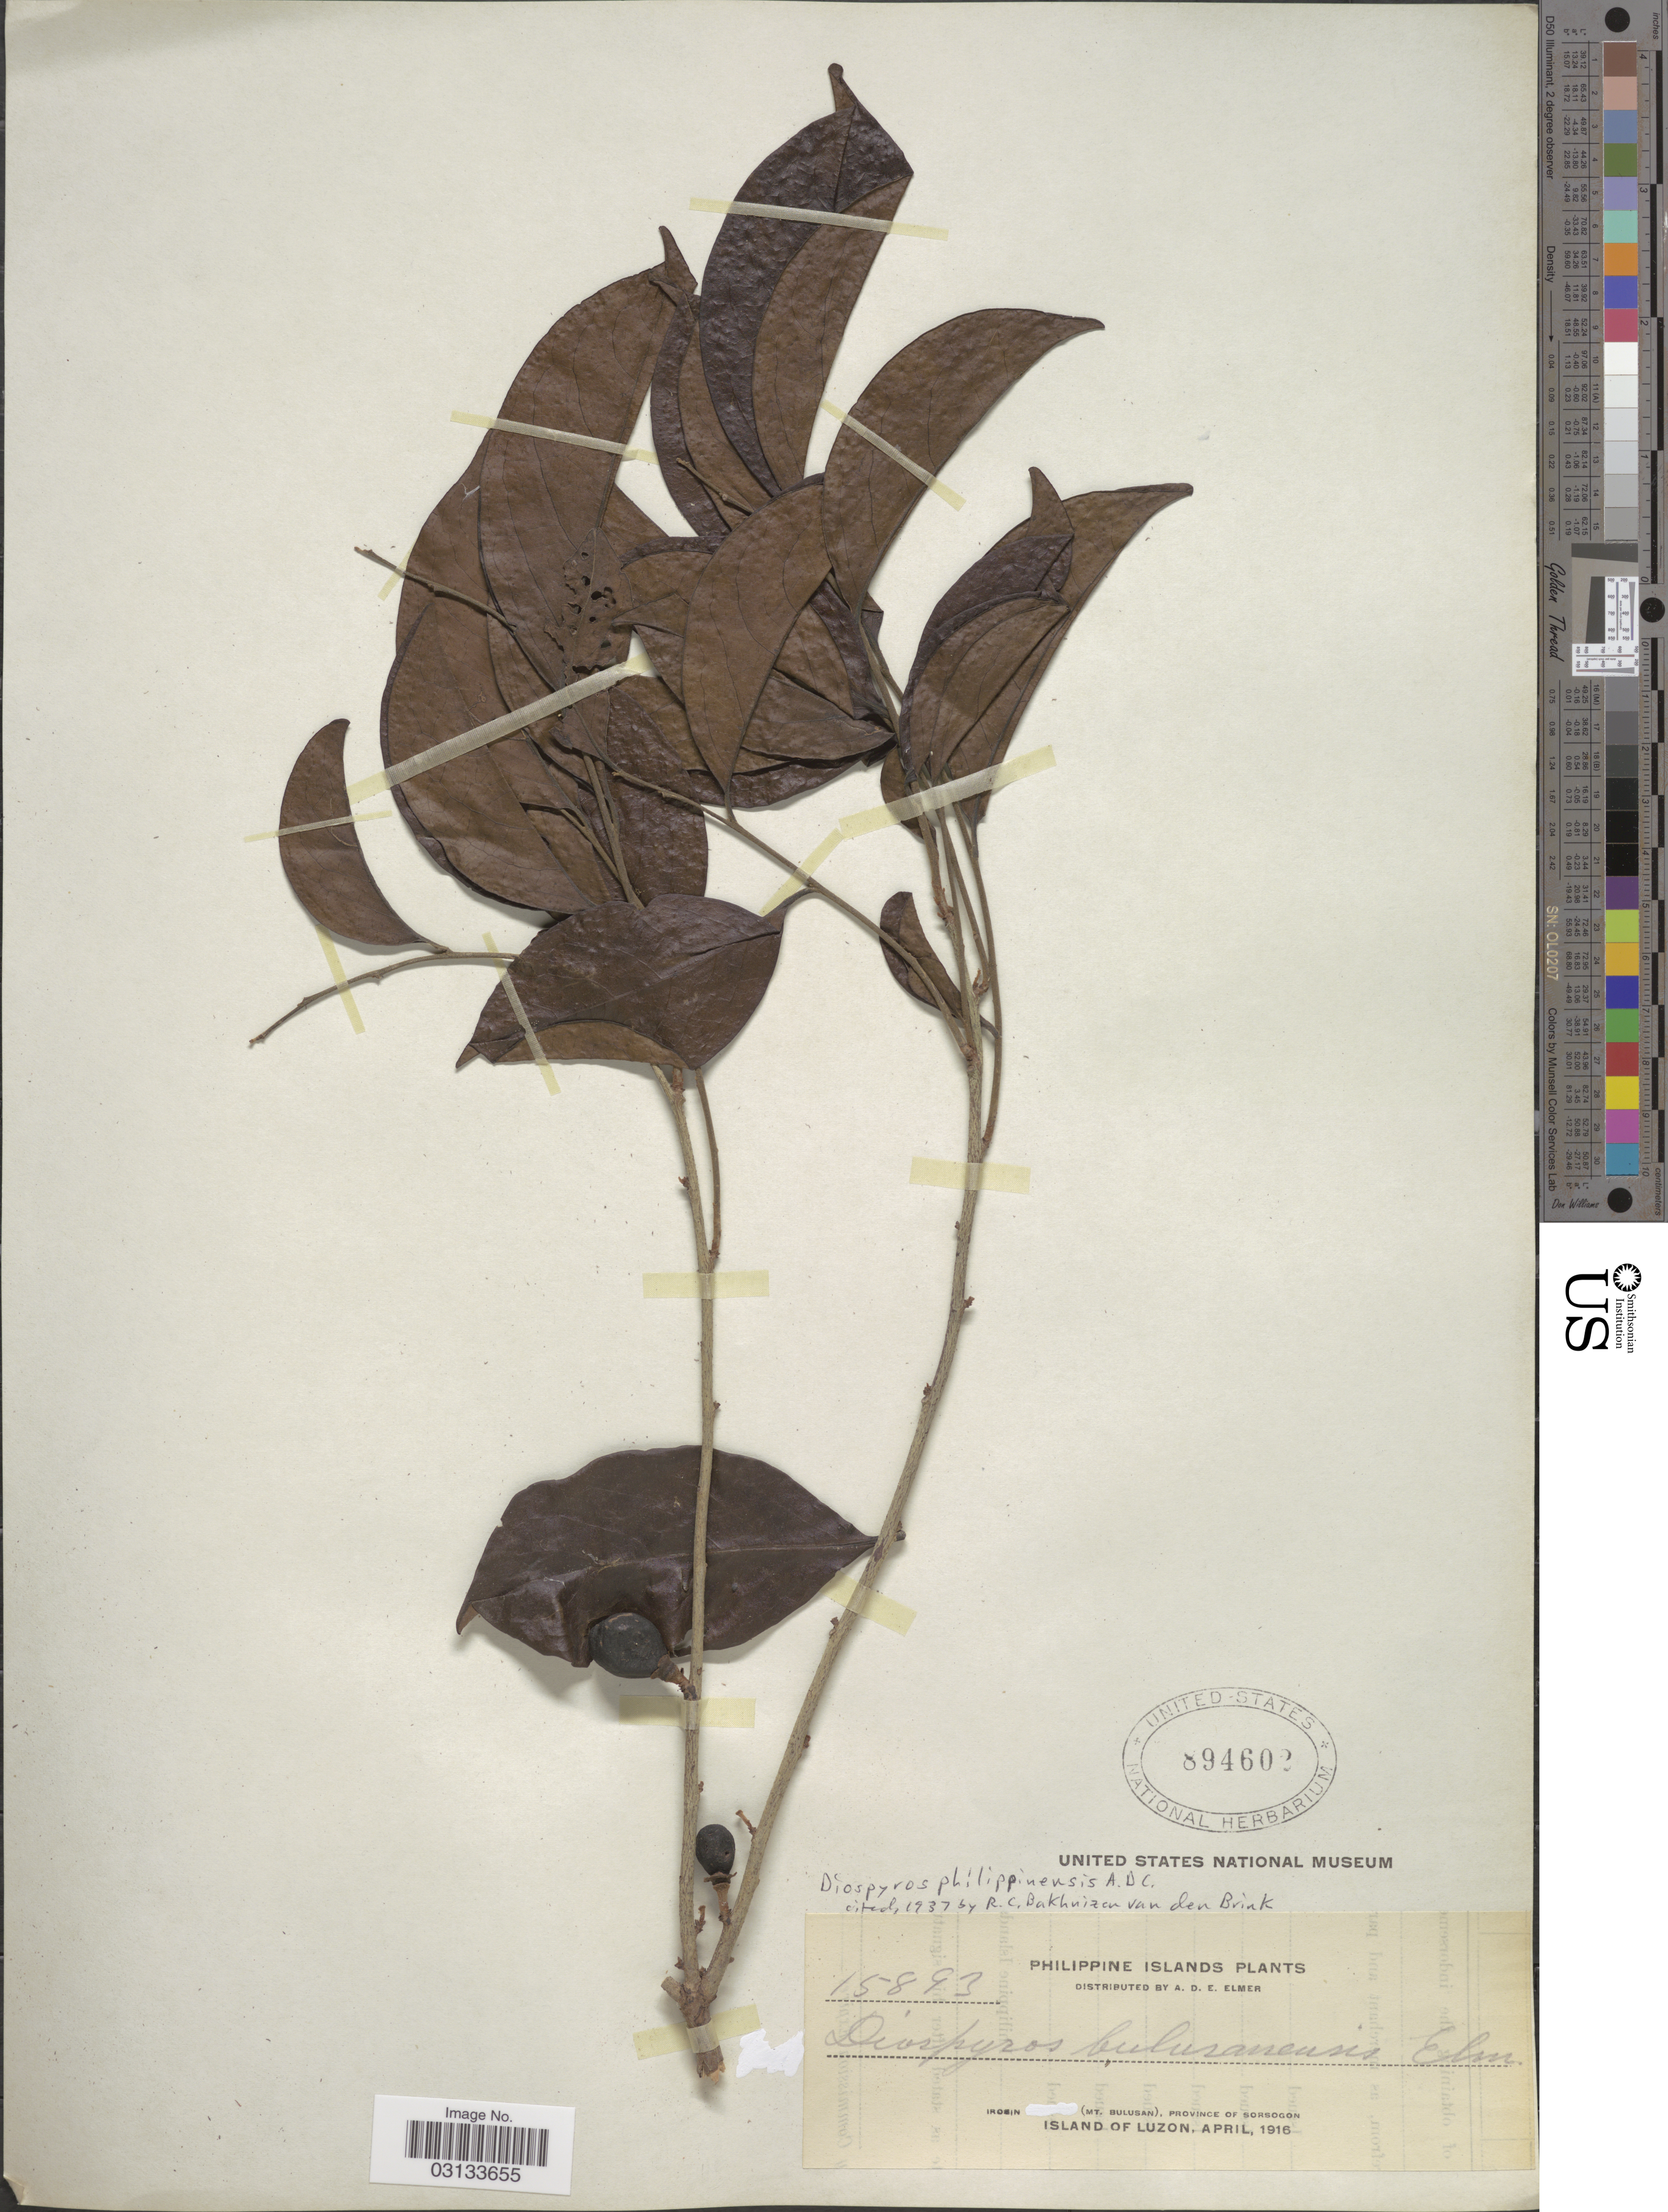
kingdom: Plantae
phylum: Tracheophyta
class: Magnoliopsida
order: Ericales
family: Ebenaceae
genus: Diospyros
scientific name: Diospyros philippinensis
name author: A. DC.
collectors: A. D. E. Elmer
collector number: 15893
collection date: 1916-04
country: Philippines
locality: Philippine Islands. Irosin (Mt. Bulusan), Province of Sorsogon. Island of Luzon.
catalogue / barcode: US 894602